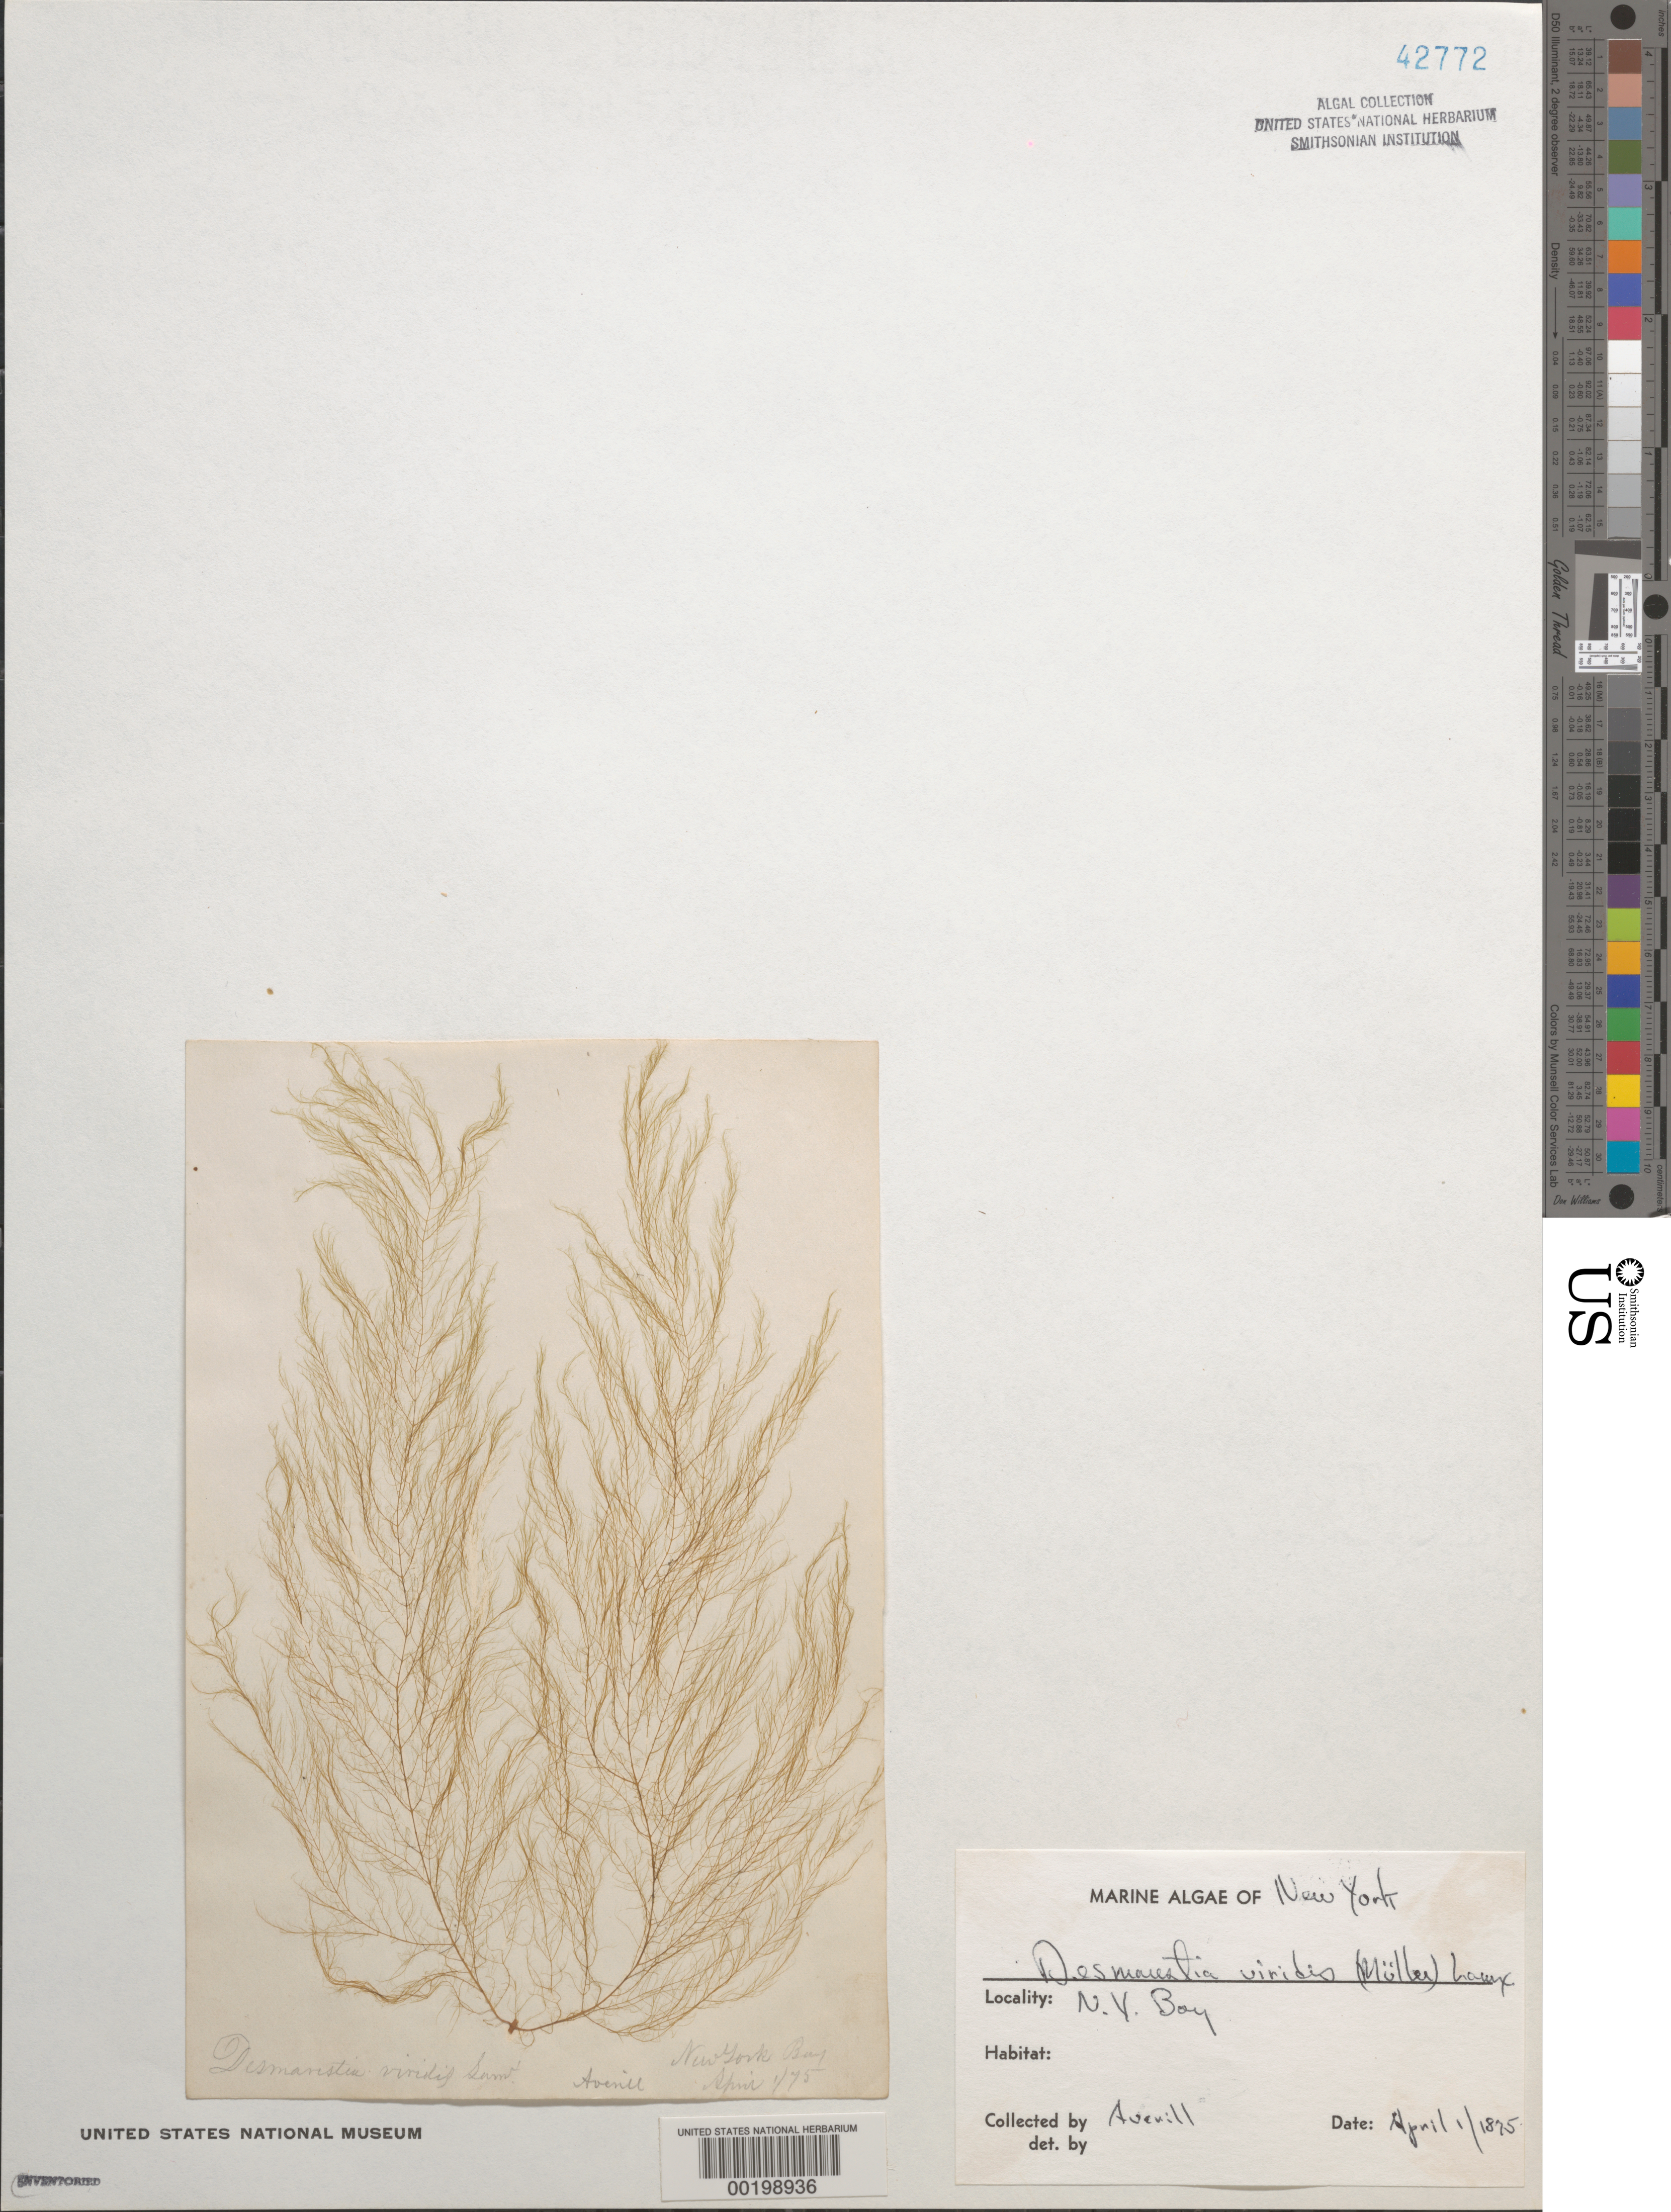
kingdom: Chromista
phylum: Ochrophyta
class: Phaeophyceae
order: Desmarestiales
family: Desmarestiaceae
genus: Desmarestia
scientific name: Desmarestia viridis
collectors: H. Averill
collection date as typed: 01 Apr 1875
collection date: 1875-04-01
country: United States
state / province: New York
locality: New York Bay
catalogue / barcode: US 42772